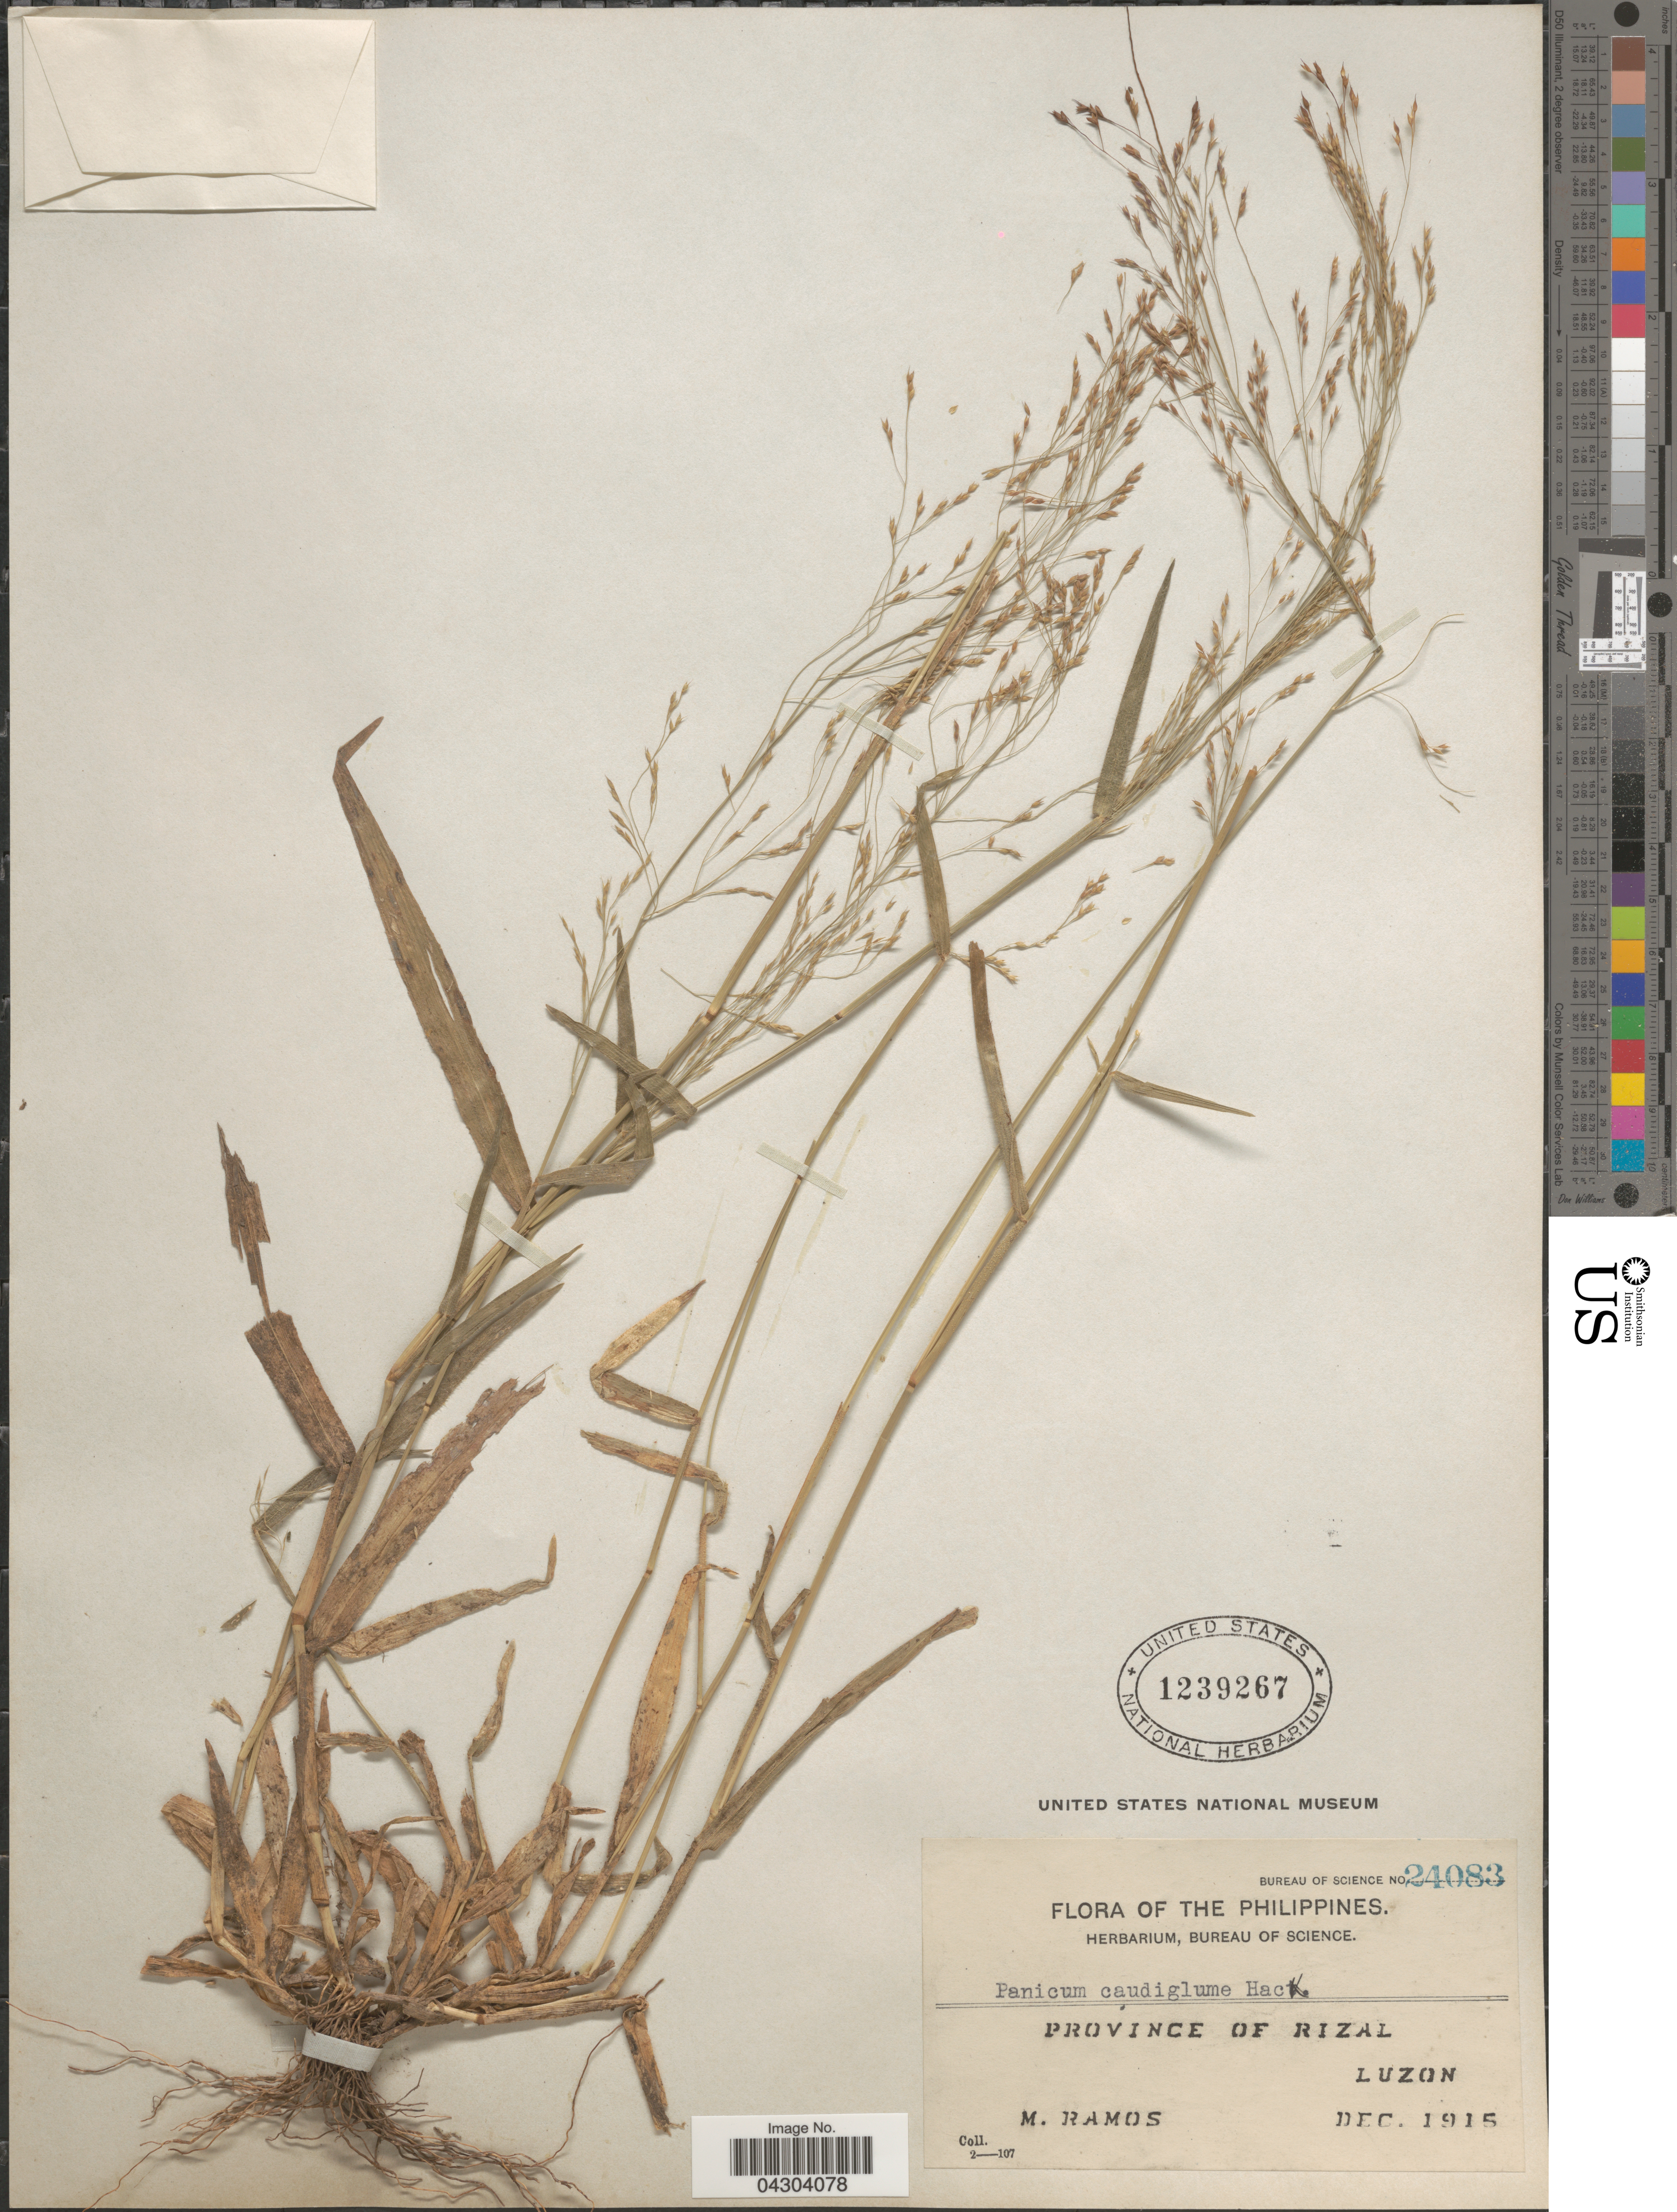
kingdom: Plantae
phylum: Tracheophyta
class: Liliopsida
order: Poales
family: Poaceae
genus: Panicum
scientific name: Panicum caudiglume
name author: Hack.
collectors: M. Ramos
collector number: Bureau of Science 24083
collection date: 1915-12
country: Philippines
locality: Province of Rizal. Luzon.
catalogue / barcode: US 1239267